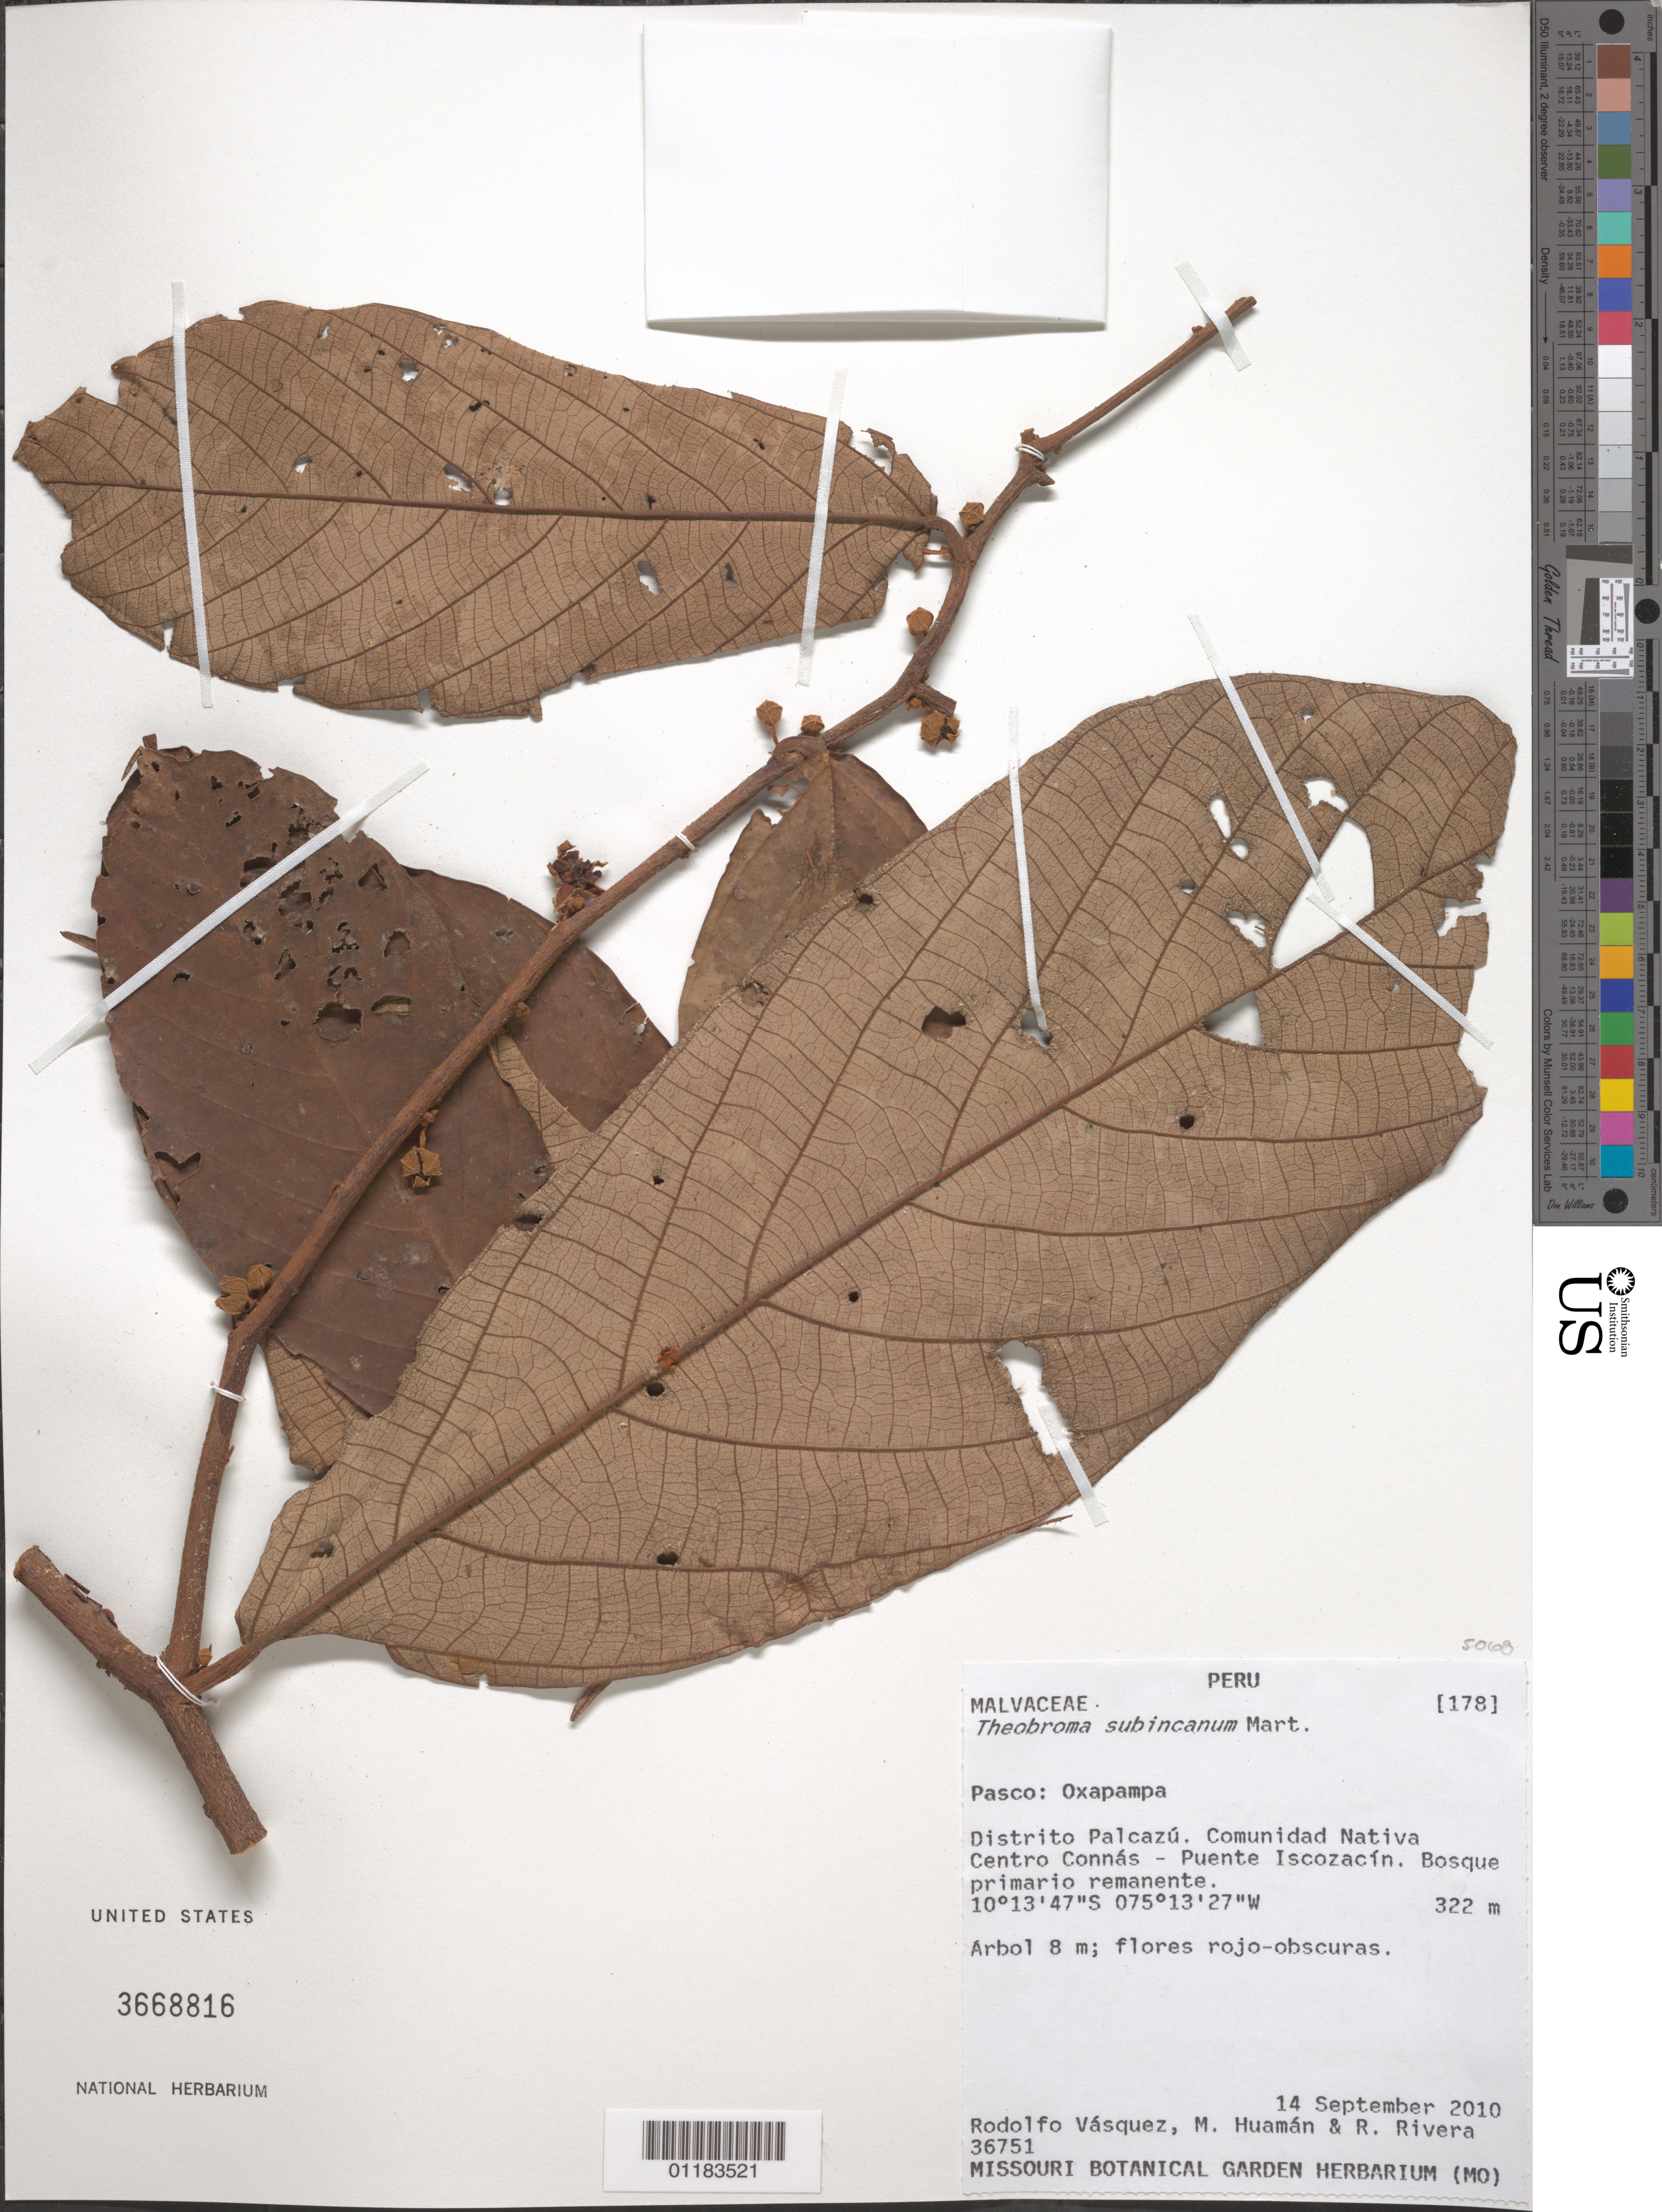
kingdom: Plantae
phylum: Tracheophyta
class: Magnoliopsida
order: Malvales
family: Malvaceae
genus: Theobroma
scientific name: Theobroma subincanum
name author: Mart.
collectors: R. Vásquez, M. Huamán & R. Rivera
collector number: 36751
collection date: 2010-09-14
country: Peru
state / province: Pasco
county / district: Oxapampa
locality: Palcazú. Comunidad Centro connas-Puente Iscozacin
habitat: bosque primario remanente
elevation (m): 322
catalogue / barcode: US 3668816